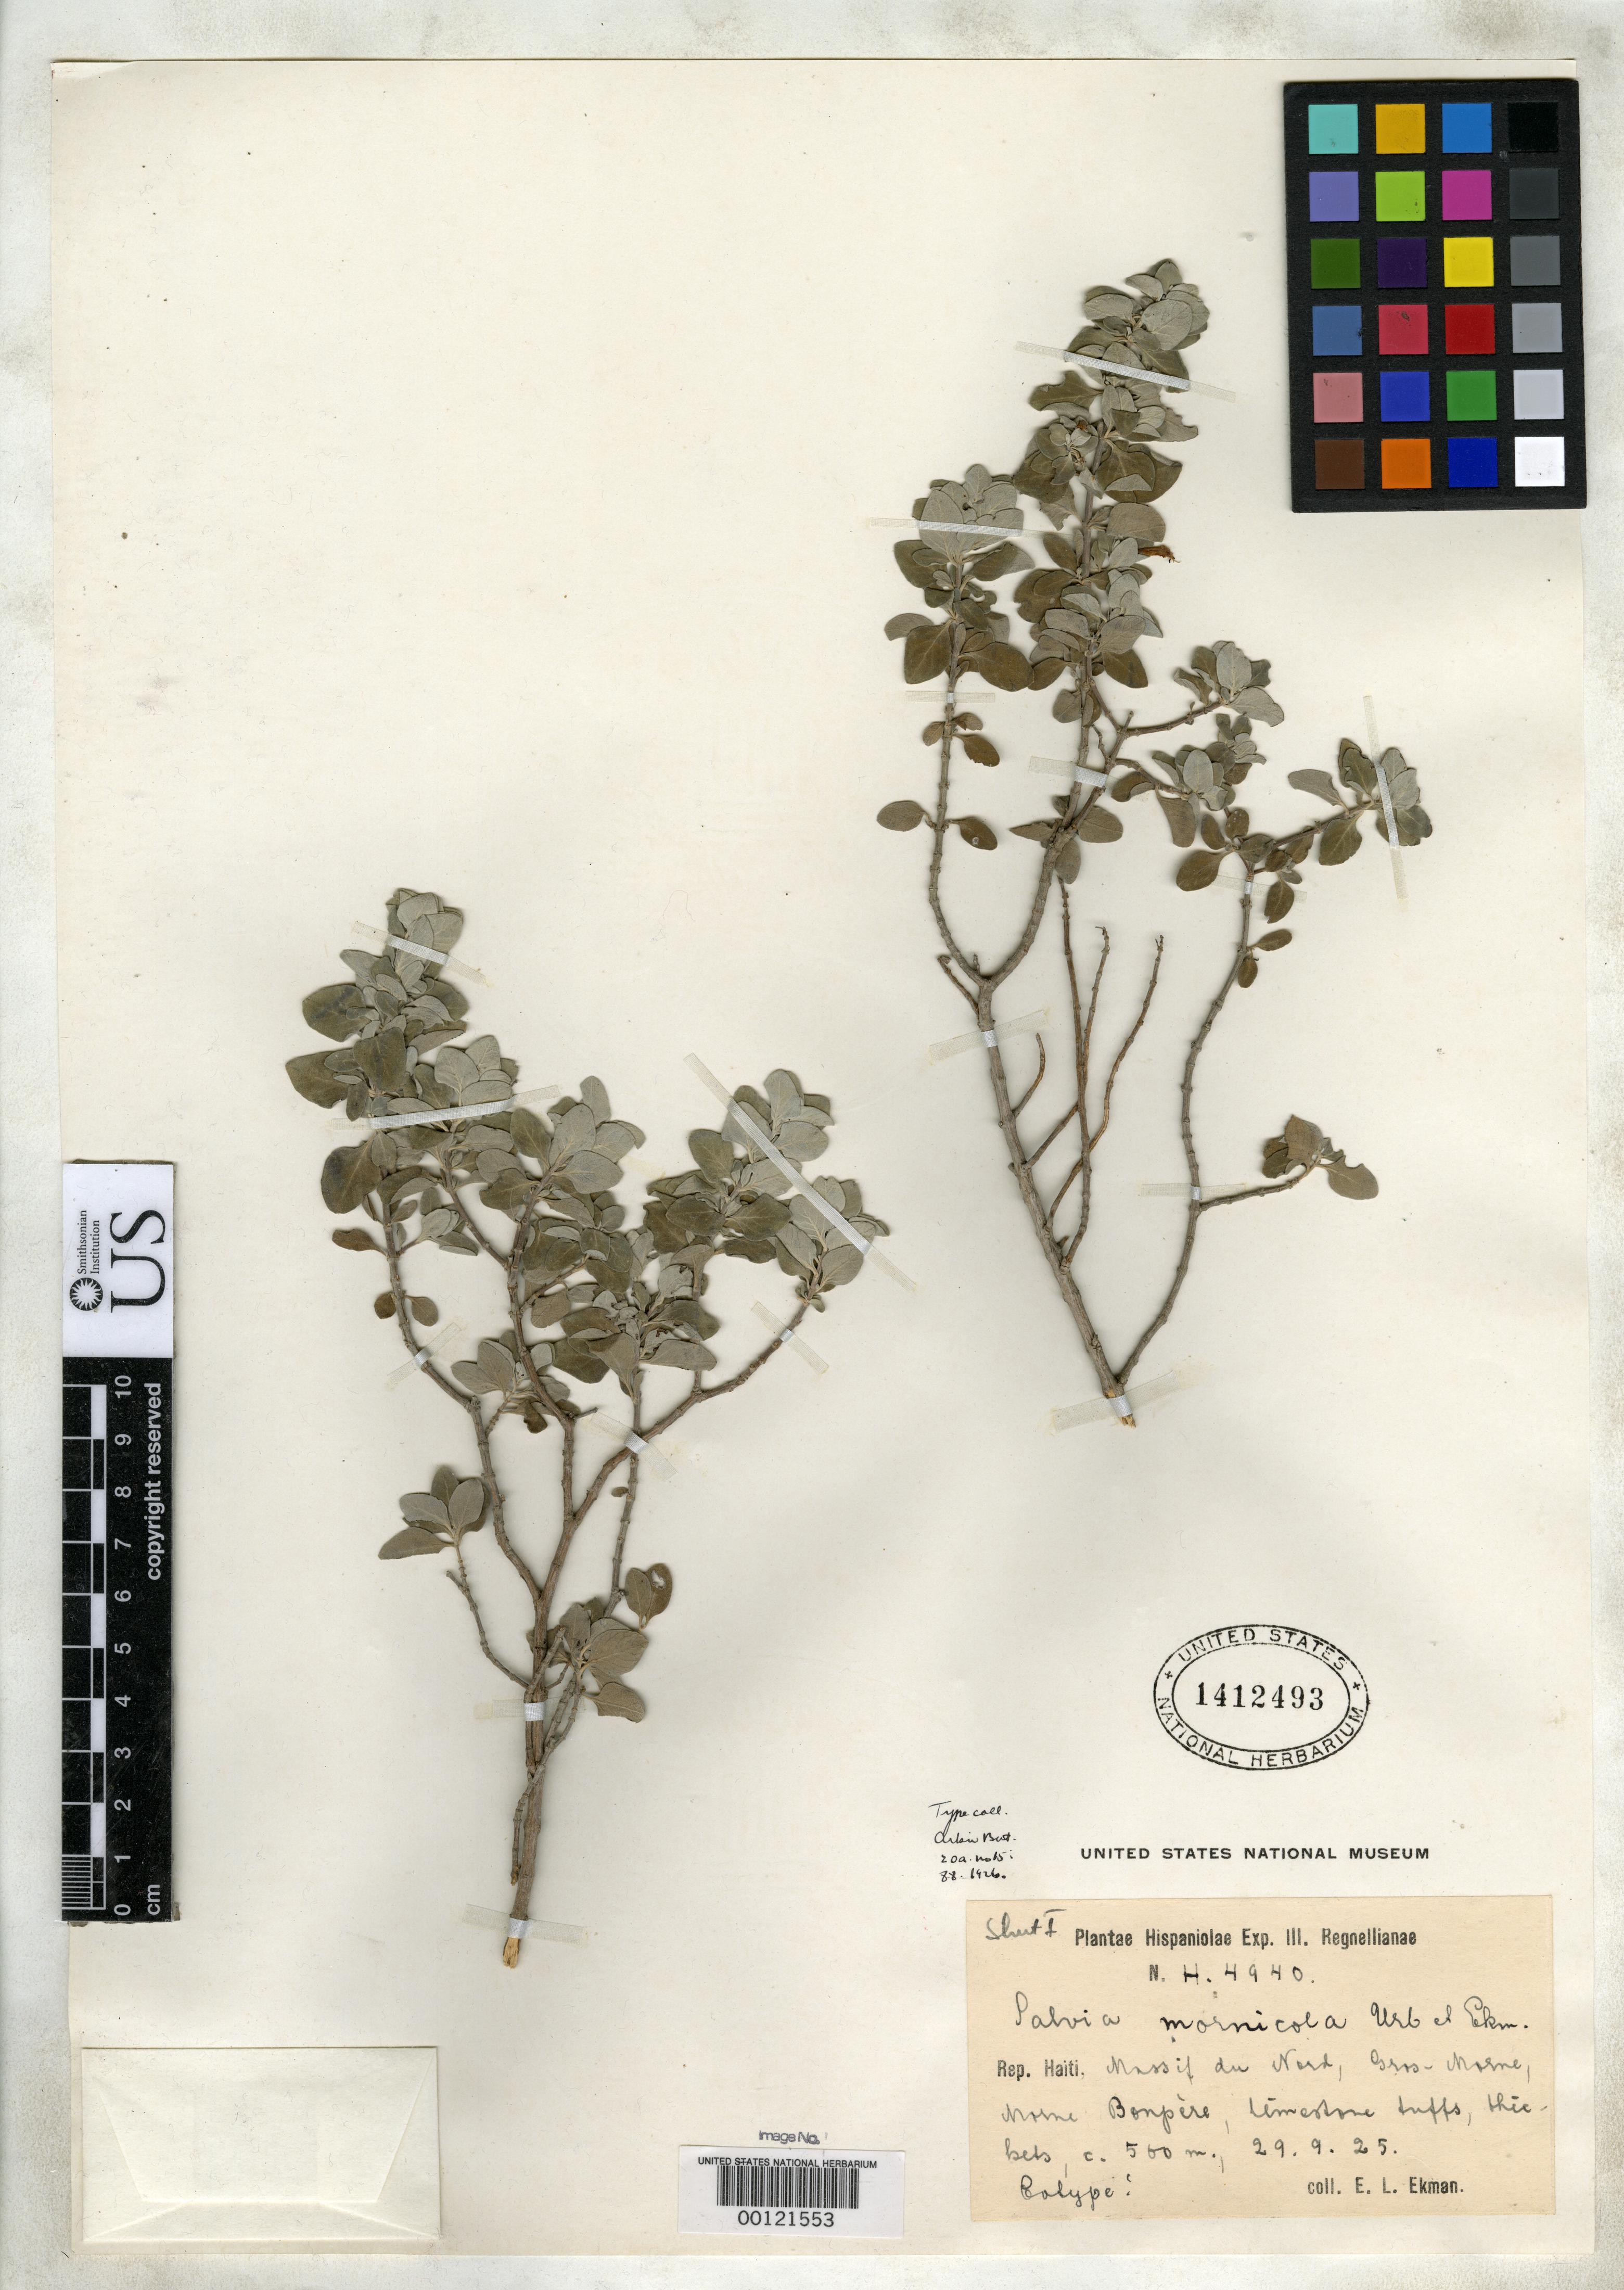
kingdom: Plantae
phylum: Tracheophyta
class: Magnoliopsida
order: Lamiales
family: Lamiaceae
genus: Salvia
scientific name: Salvia mornicola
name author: Urb. & Ekman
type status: Isotype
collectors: E. L. Ekman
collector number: H4940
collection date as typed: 29 Sep 1925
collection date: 1925-09-29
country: Haiti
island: Hispaniola Island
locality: Massif du Nord, Gros Morne in Mornebonpere.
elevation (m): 500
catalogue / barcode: US 1412493